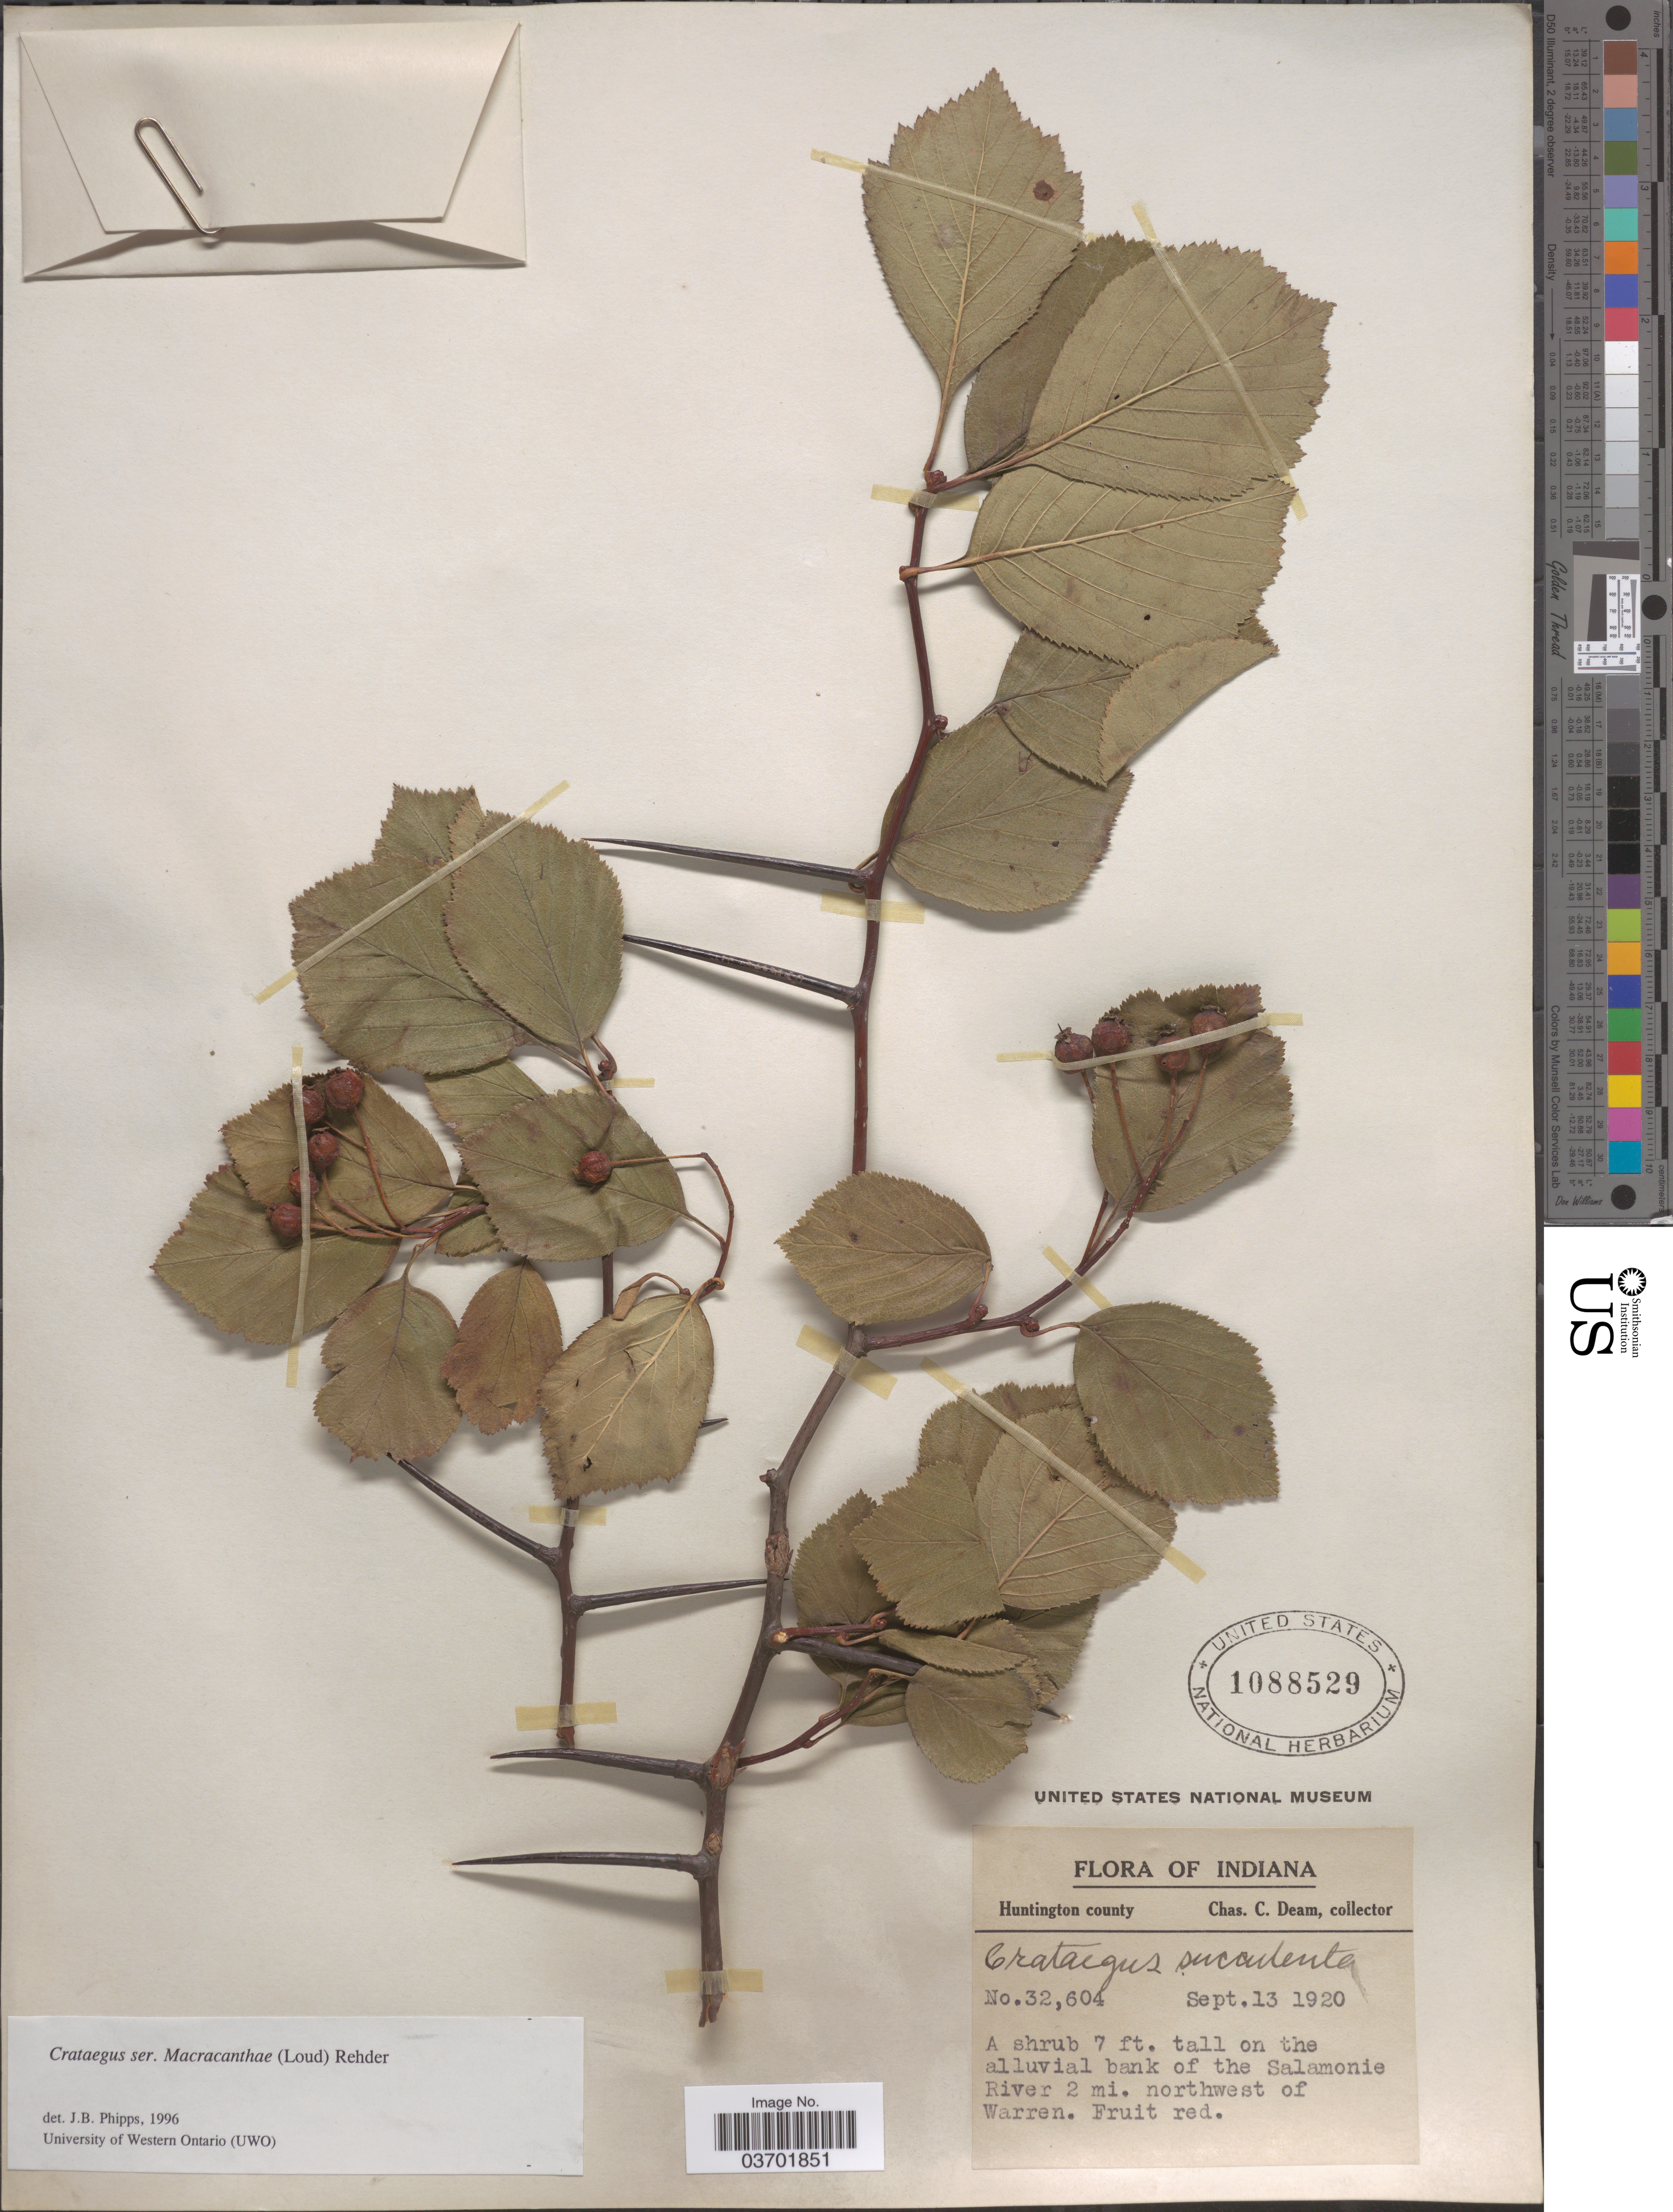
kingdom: Plantae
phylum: Tracheophyta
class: Magnoliopsida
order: Rosales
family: Rosaceae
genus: Crataegus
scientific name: Crataegus succulenta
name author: Schrad. ex Link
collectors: C. C. Deam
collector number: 32604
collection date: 1920-09-13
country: United States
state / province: Indiana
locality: Huntington county. On the alluvial bank of the Salamonie River 2 mi. northwest of Warren.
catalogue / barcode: US 1088529